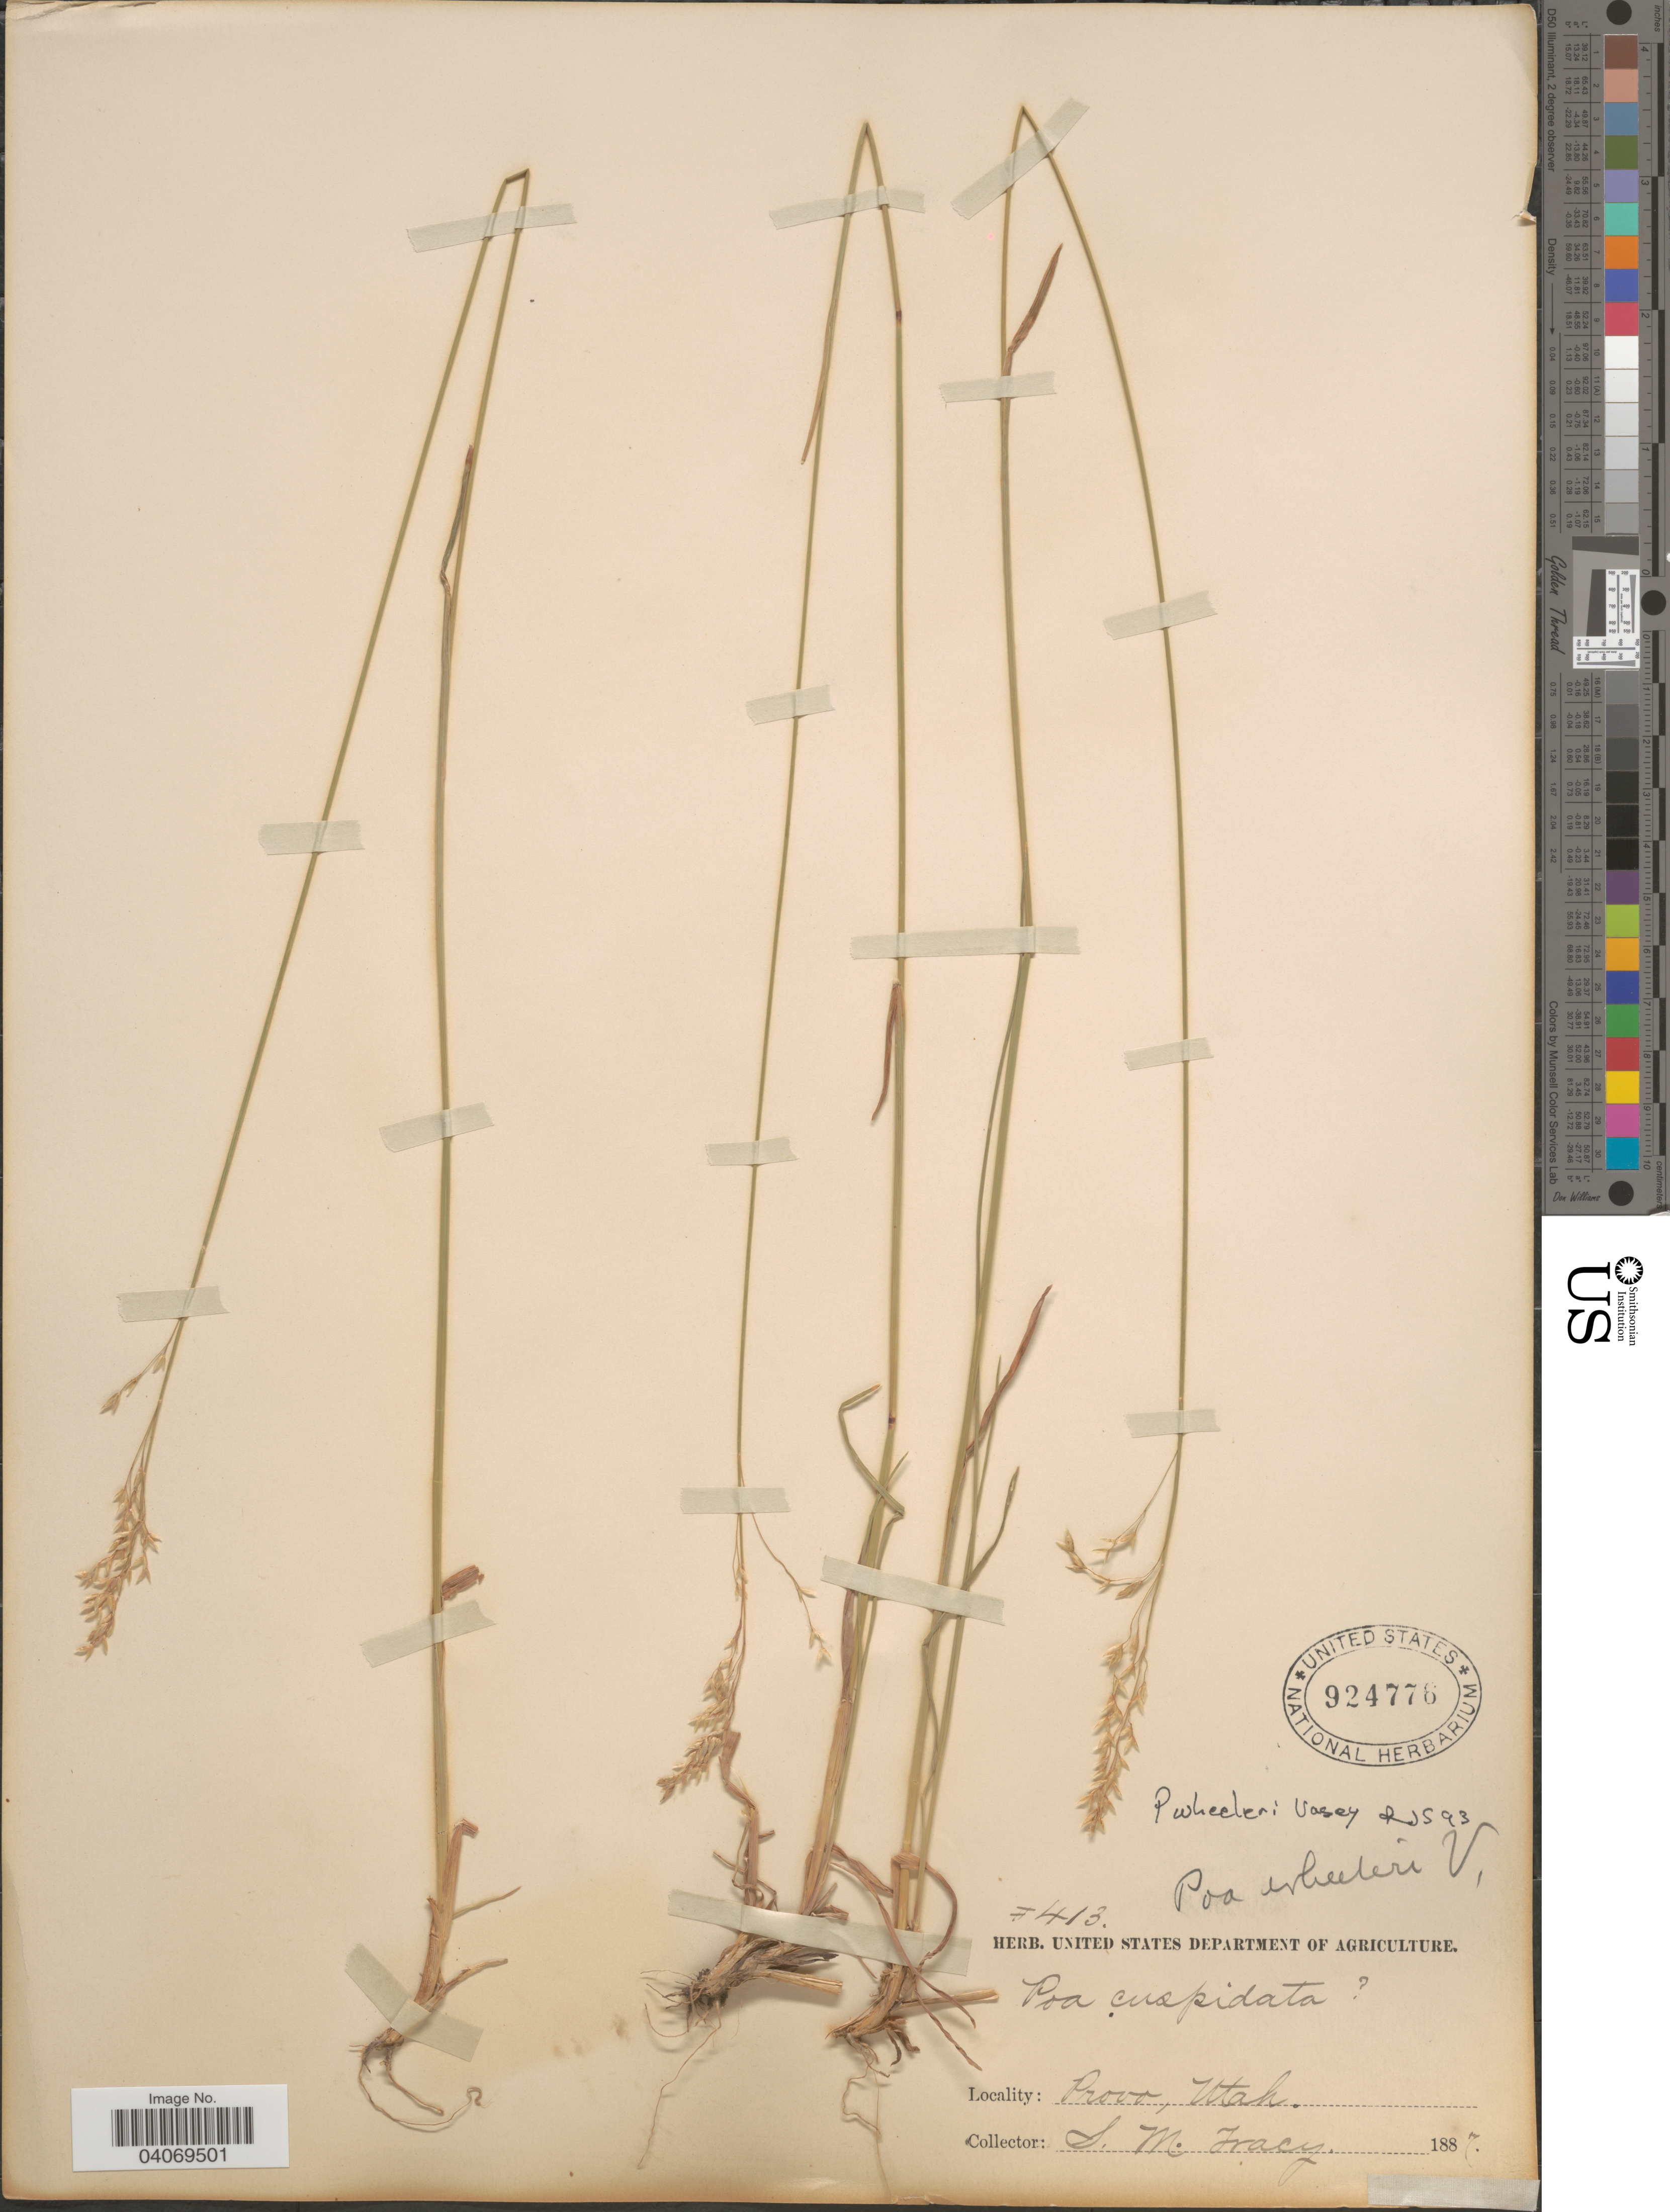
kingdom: Plantae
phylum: Tracheophyta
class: Liliopsida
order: Poales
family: Poaceae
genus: Poa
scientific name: Poa wheeleri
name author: Vasey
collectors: S. M. Tracy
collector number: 413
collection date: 1887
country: United States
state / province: Utah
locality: Provo.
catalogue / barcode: US 924776